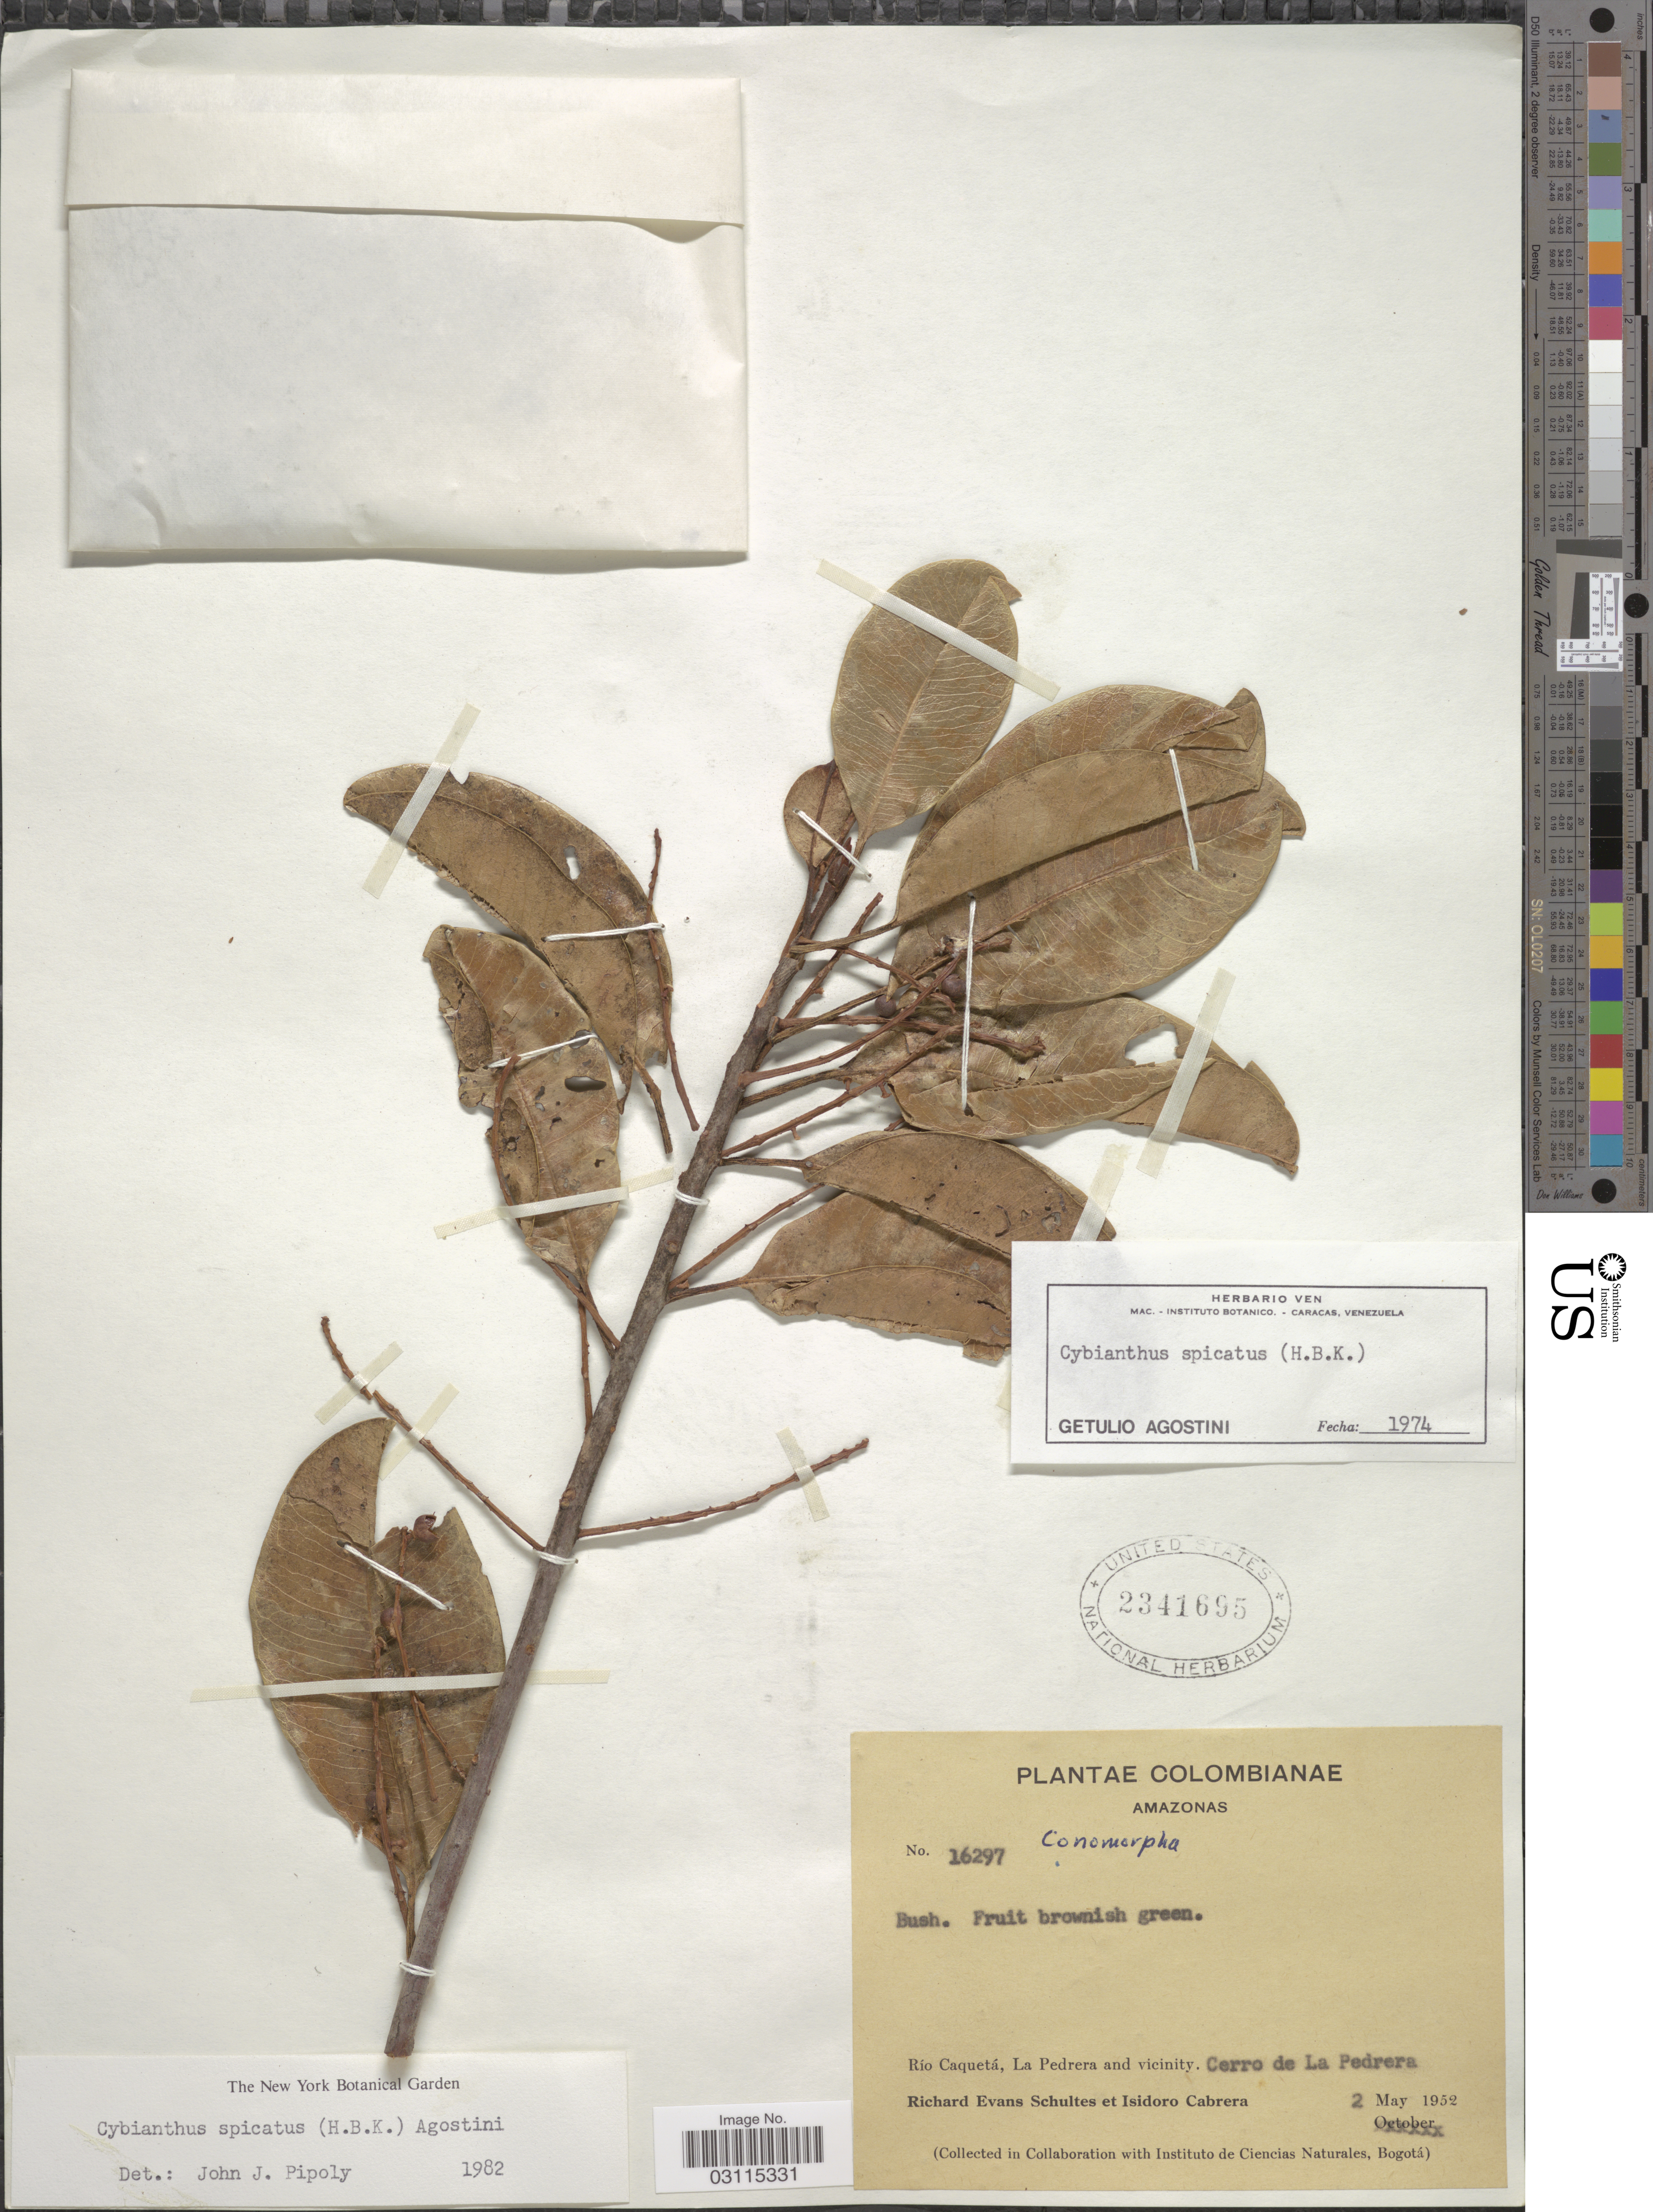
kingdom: Plantae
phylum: Tracheophyta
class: Magnoliopsida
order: Ericales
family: Primulaceae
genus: Cybianthus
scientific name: Cybianthus spicatus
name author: (Kunth) G. Agostini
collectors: R. E. Schultes & I. Cabrera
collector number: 16297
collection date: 1952-05-02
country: Colombia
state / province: Amazônas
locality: Río Caquetá, La Pedrera and vicinity. Cerro de La Pedrera.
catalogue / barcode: US 2341695